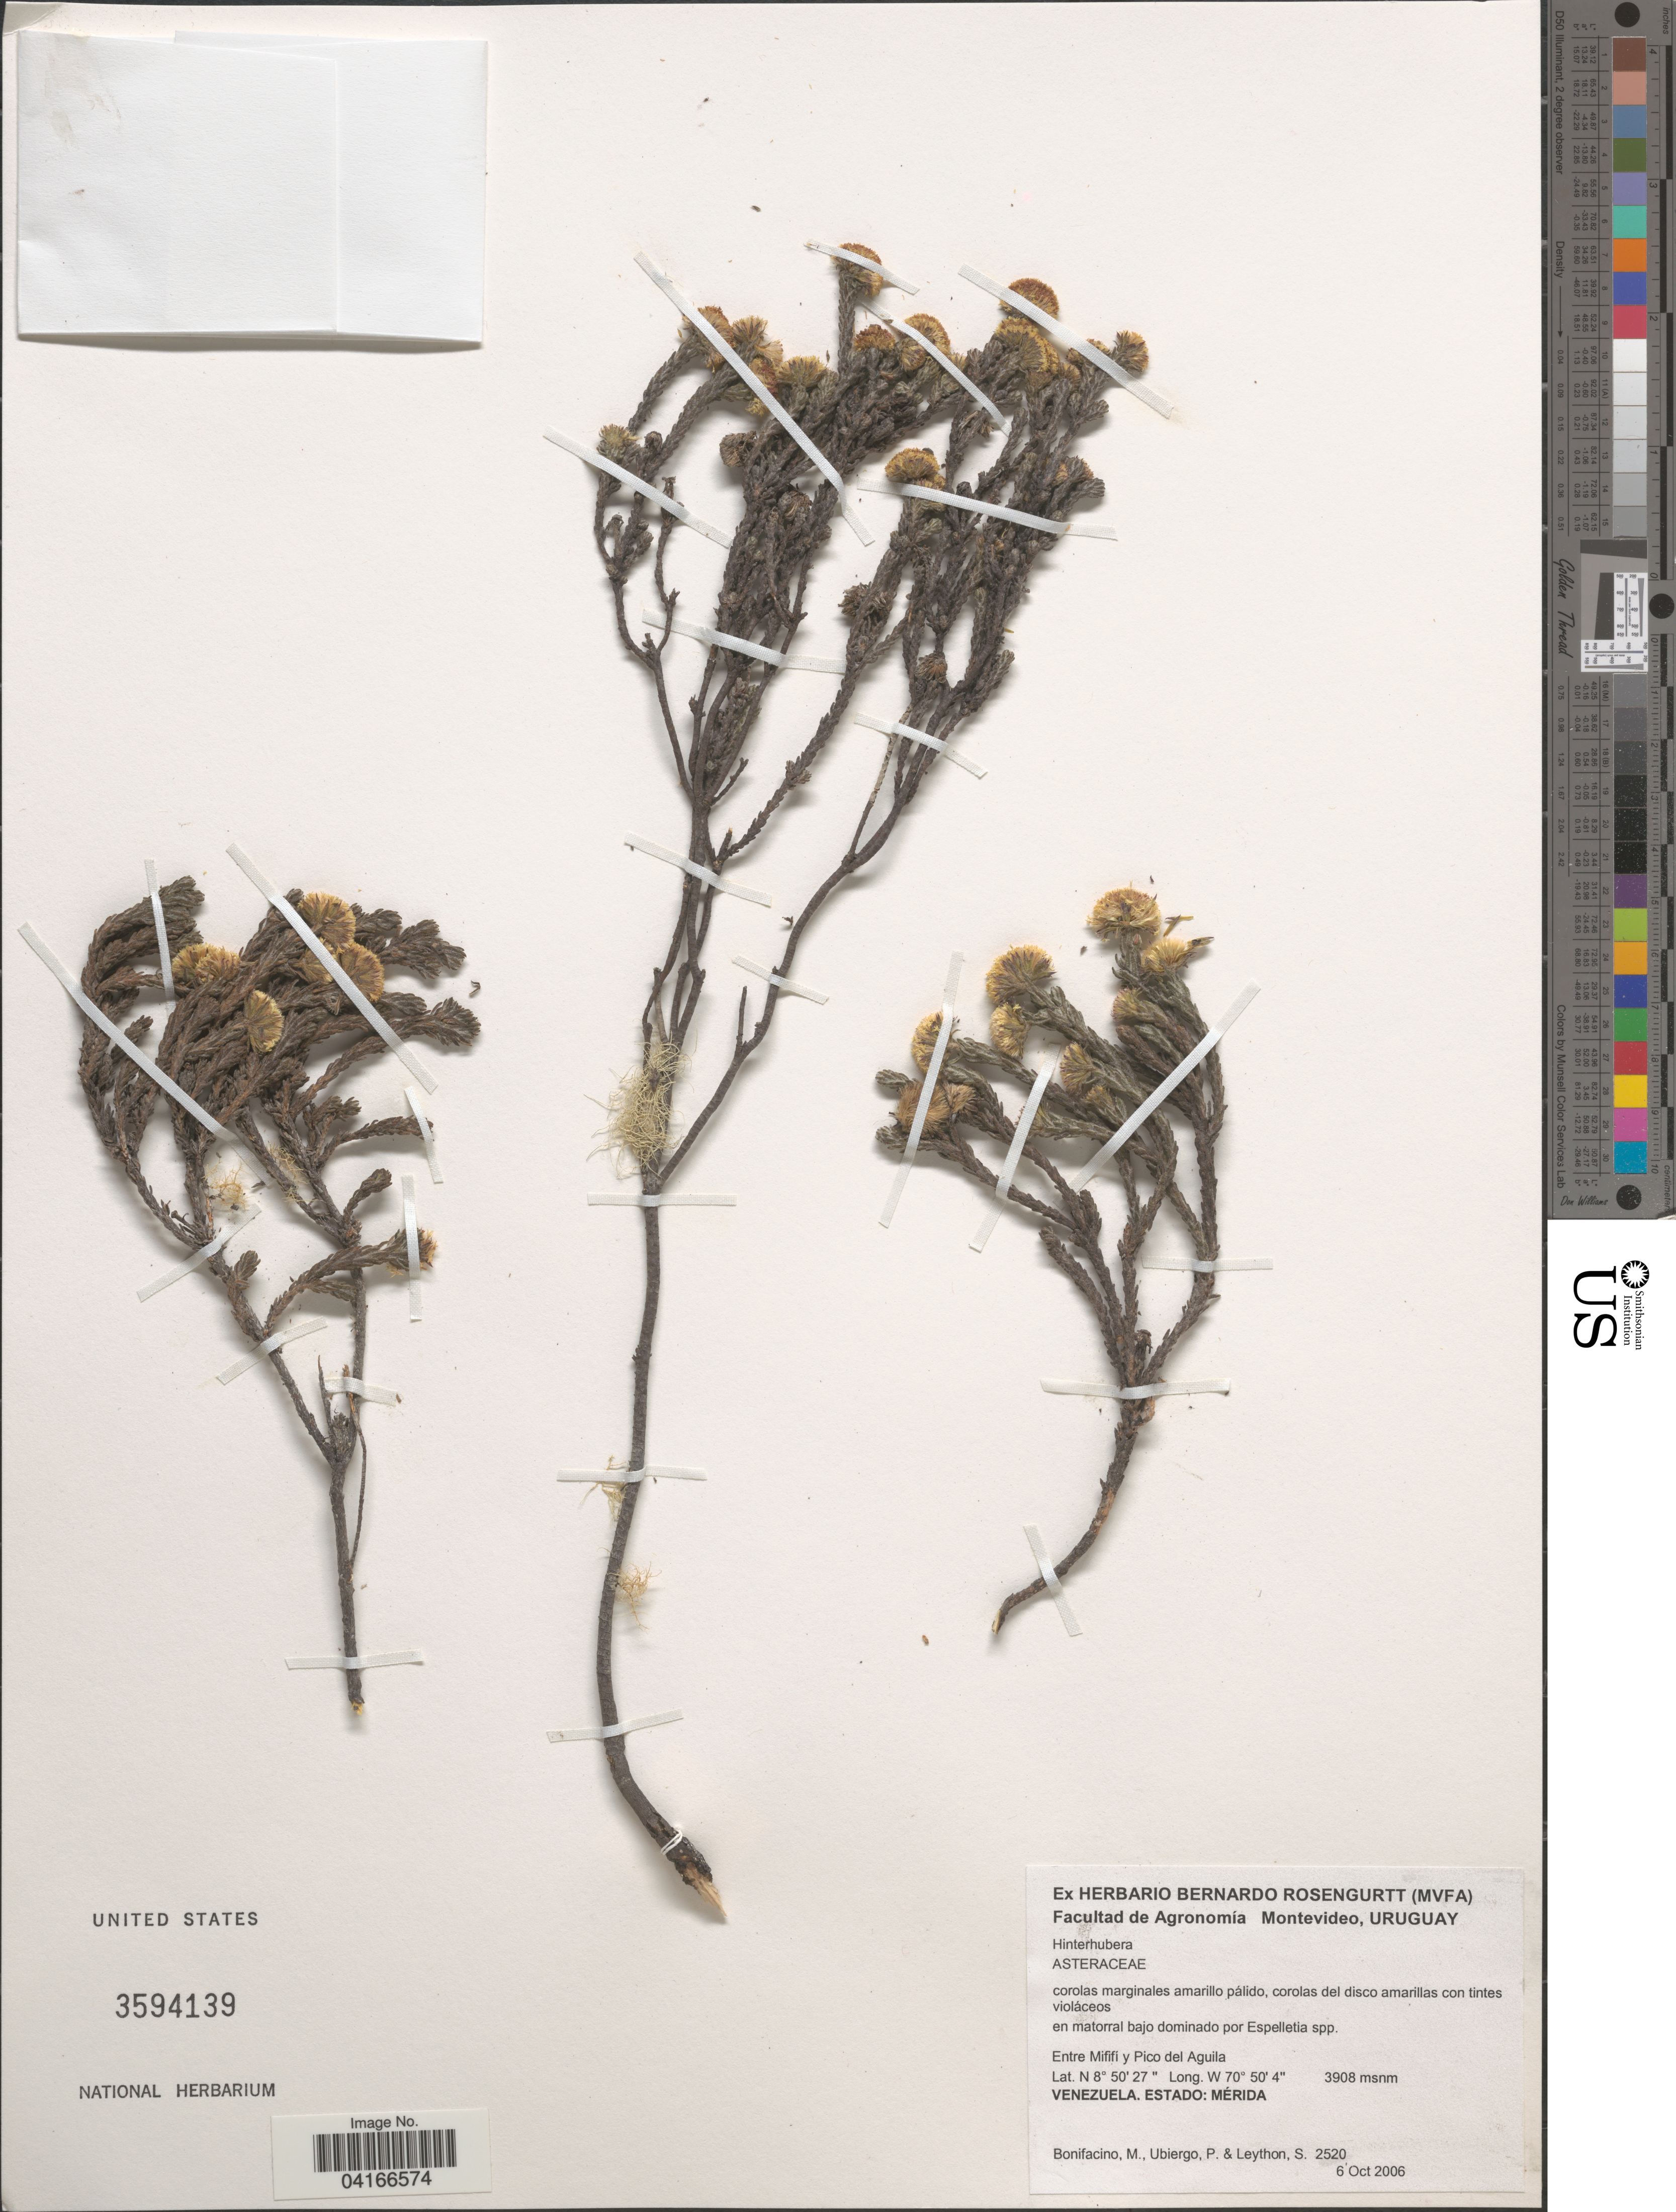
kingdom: Plantae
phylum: Tracheophyta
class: Magnoliopsida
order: Asterales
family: Asteraceae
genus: Hinterhubera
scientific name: Hinterhubera sp.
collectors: M. Bonifacino, P. Ubiergo & S. Leython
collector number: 2520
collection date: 2006-10-06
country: Venezuela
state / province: Merida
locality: Entre Mififí y Pico del Aguila.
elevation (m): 3908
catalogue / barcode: US 3594139